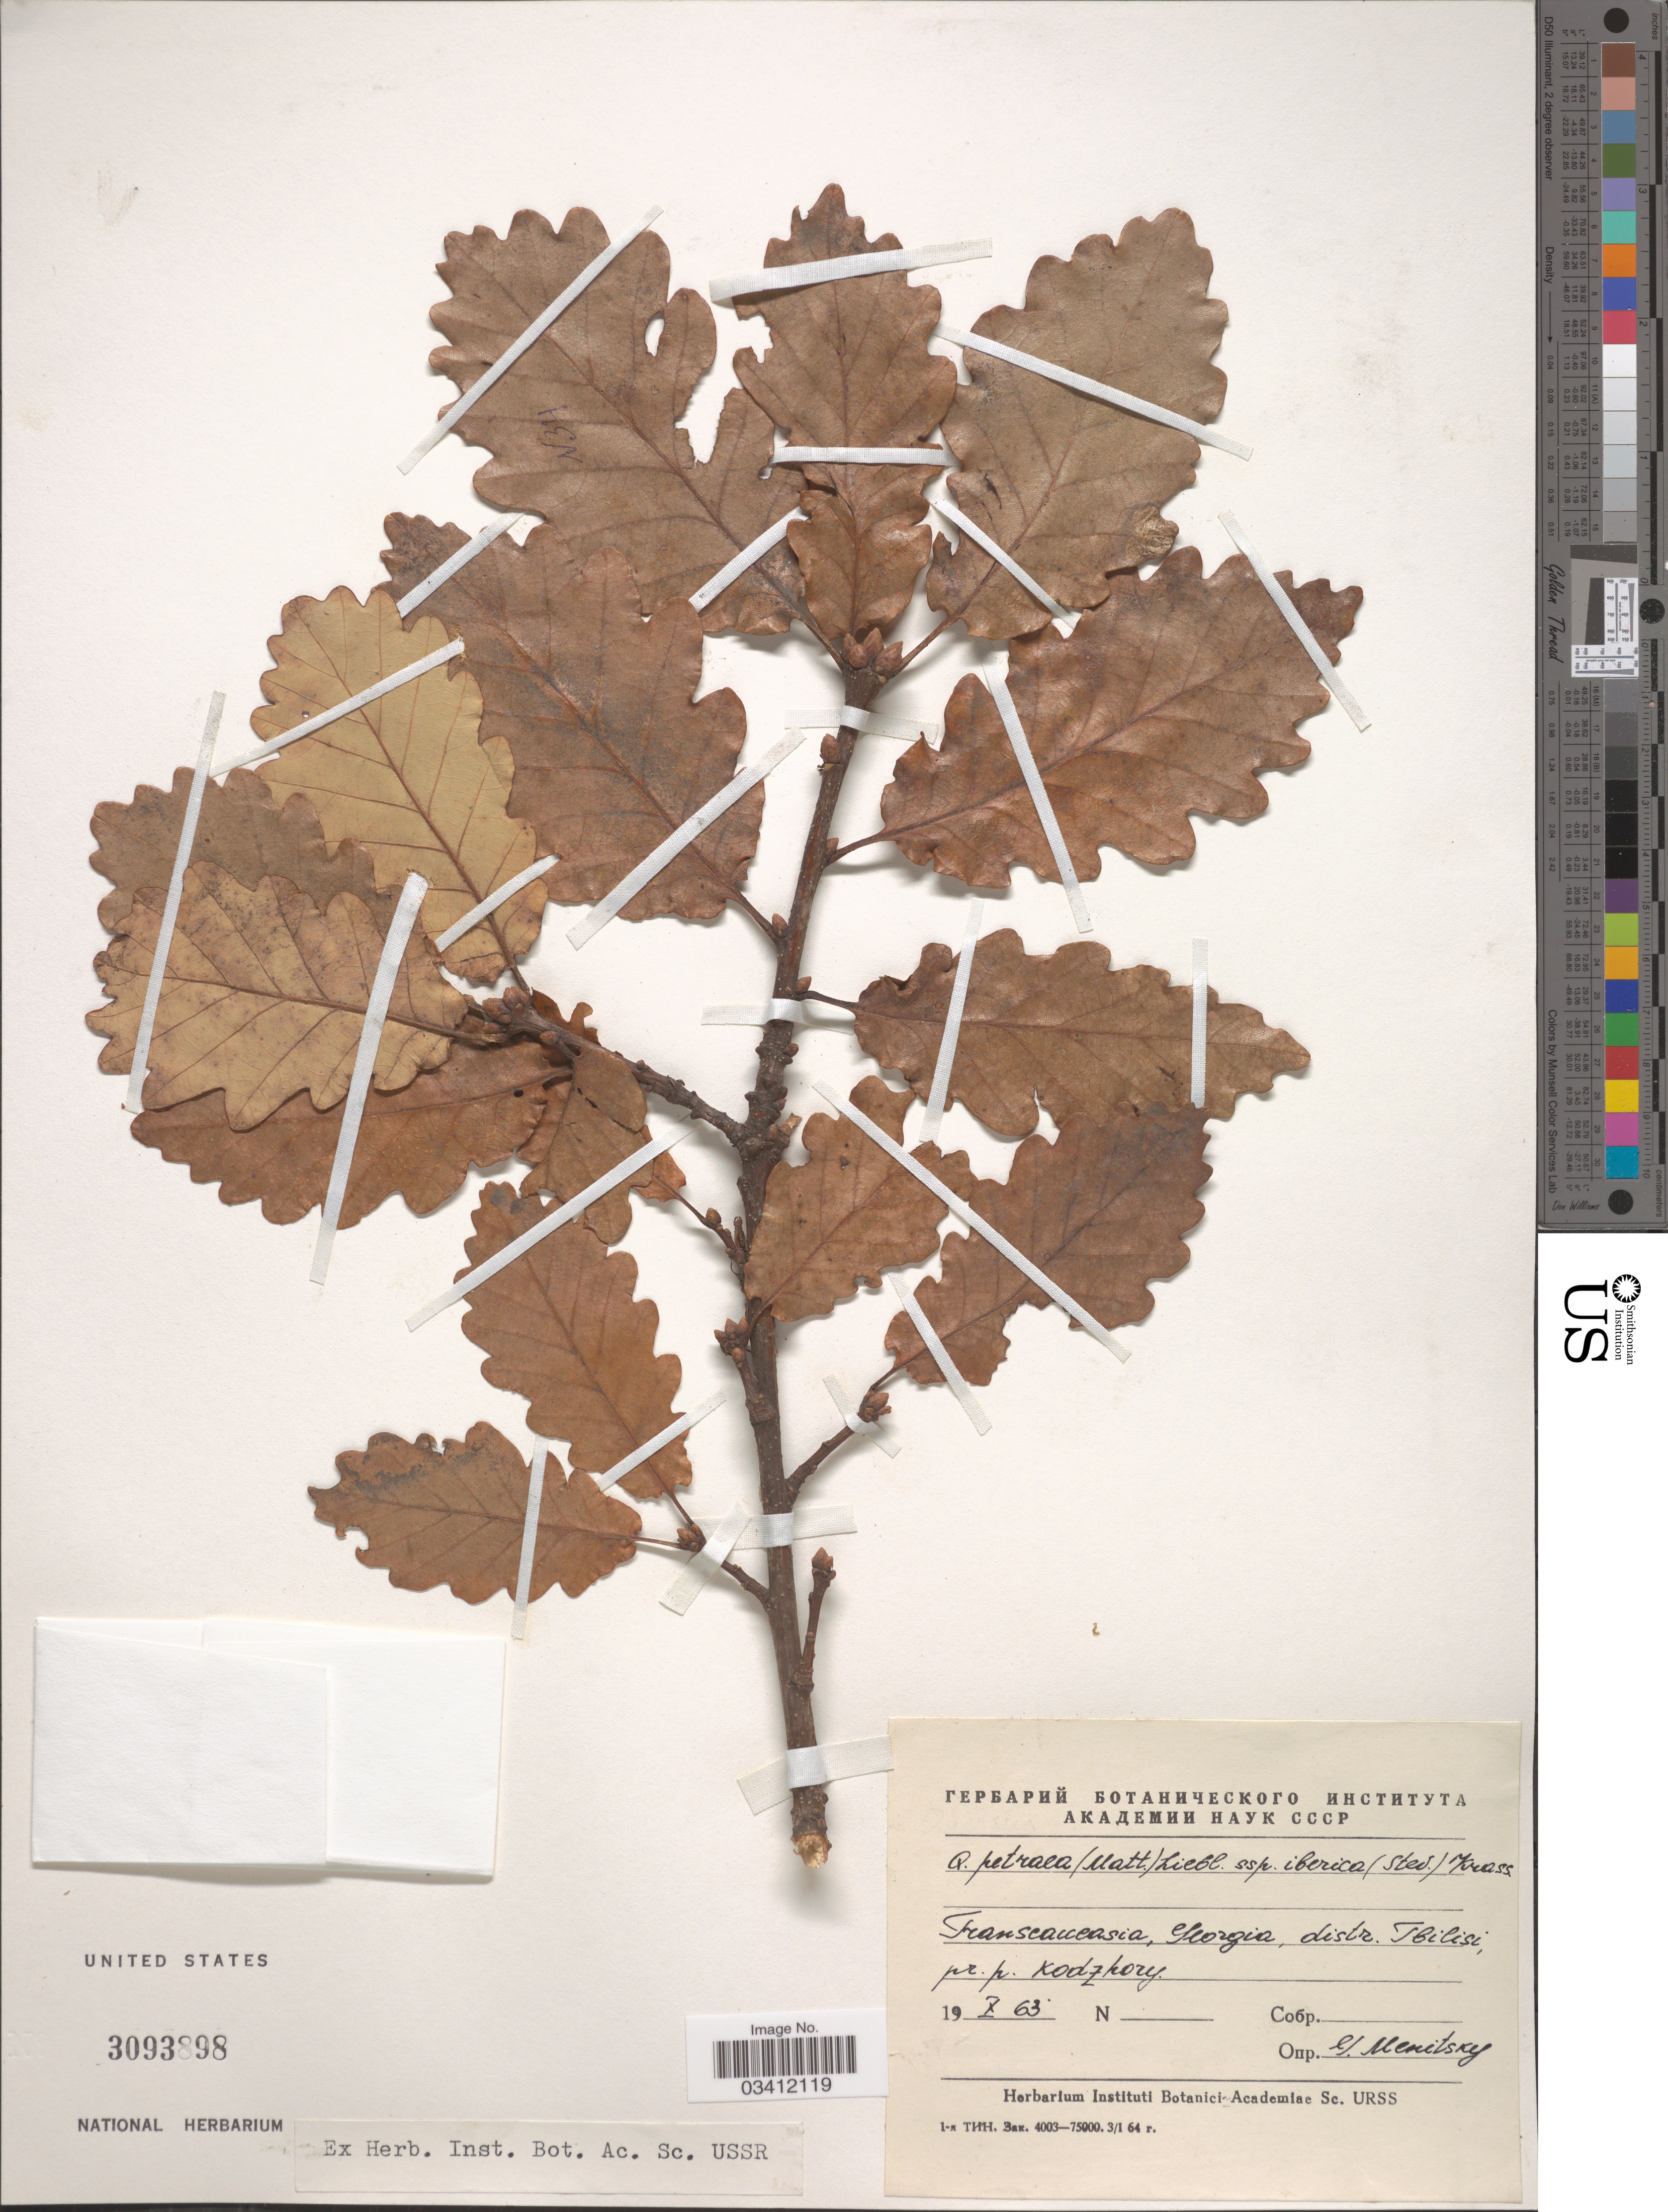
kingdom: Plantae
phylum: Tracheophyta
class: Magnoliopsida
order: Fagales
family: Fagaceae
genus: Quercus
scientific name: Quercus petraea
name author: (Matt.) Liebl.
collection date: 1963-10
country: Georgia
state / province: Tbilisi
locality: Franscacceasia, distr. Tbilisi, pr. p. Kodzhory [interpreted].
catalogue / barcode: US 3093898